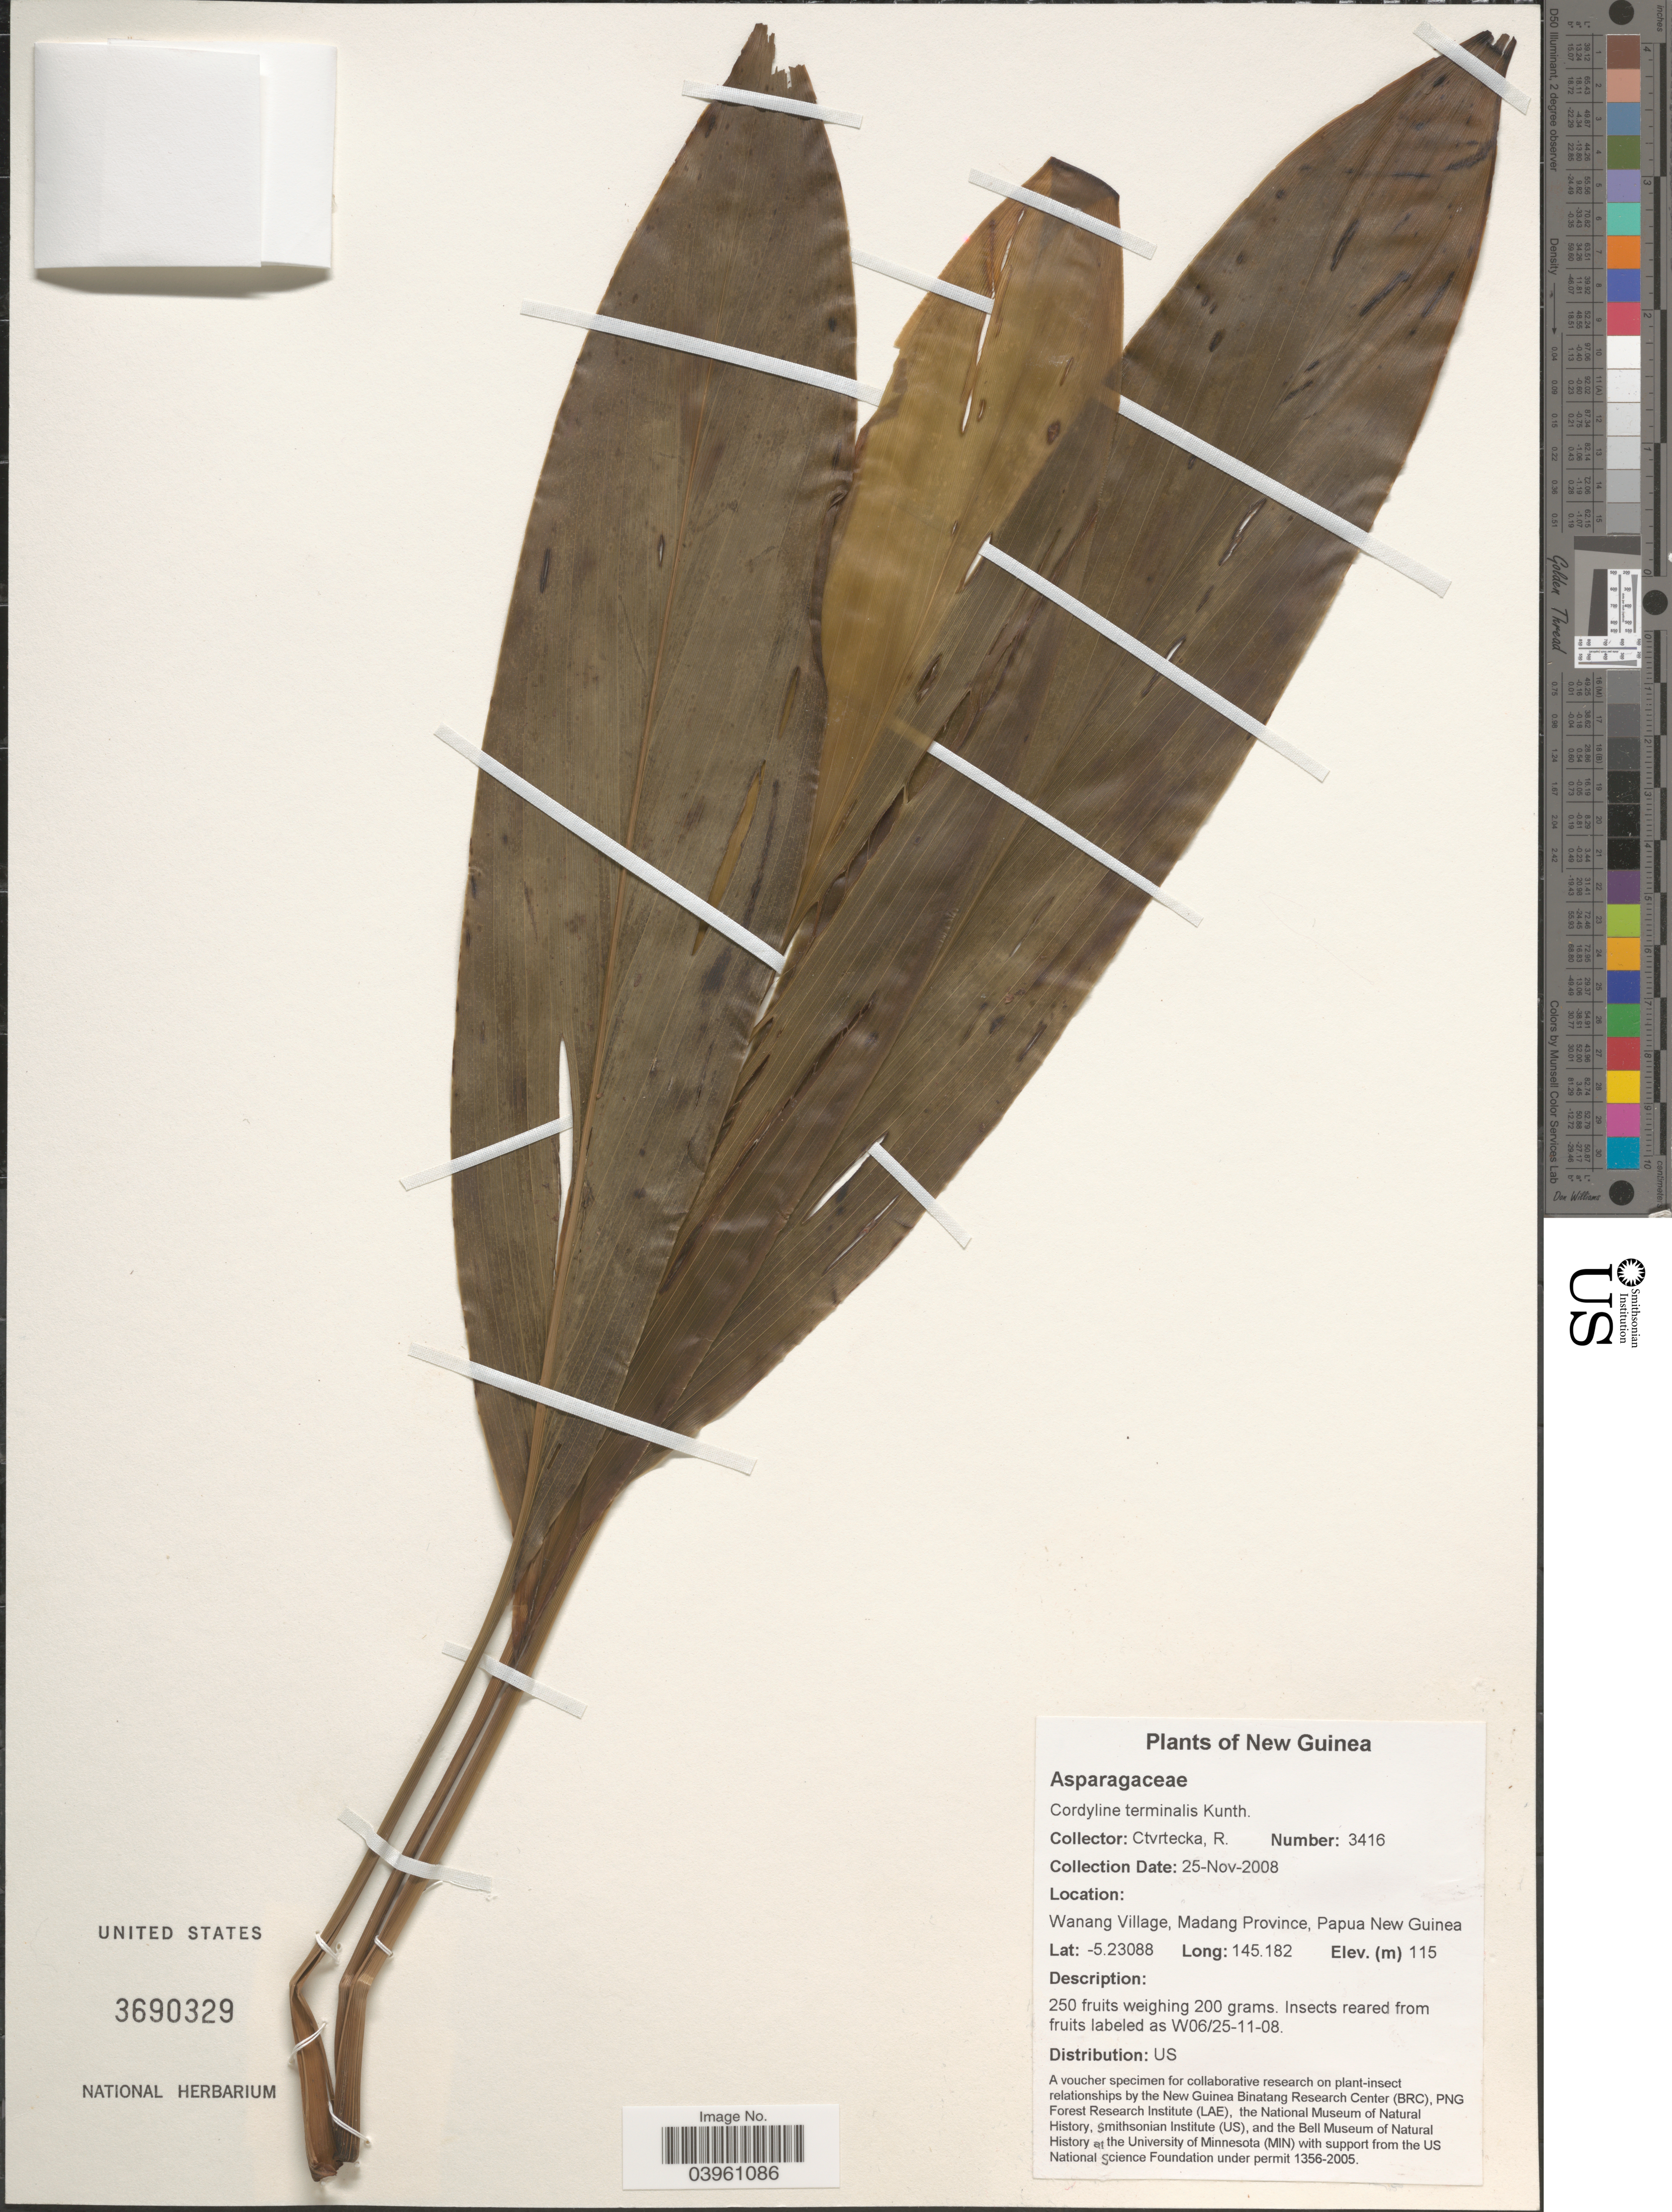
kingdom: Plantae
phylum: Tracheophyta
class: Liliopsida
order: Asparagales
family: Asparagaceae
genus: Cordyline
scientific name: Cordyline terminalis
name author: (L.) Kunth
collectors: R. Ctvrtecka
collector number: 3416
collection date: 2008-11-25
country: Papua New Guinea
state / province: Madang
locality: New Guinea. Wanang Village.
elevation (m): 115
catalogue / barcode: US 3690329